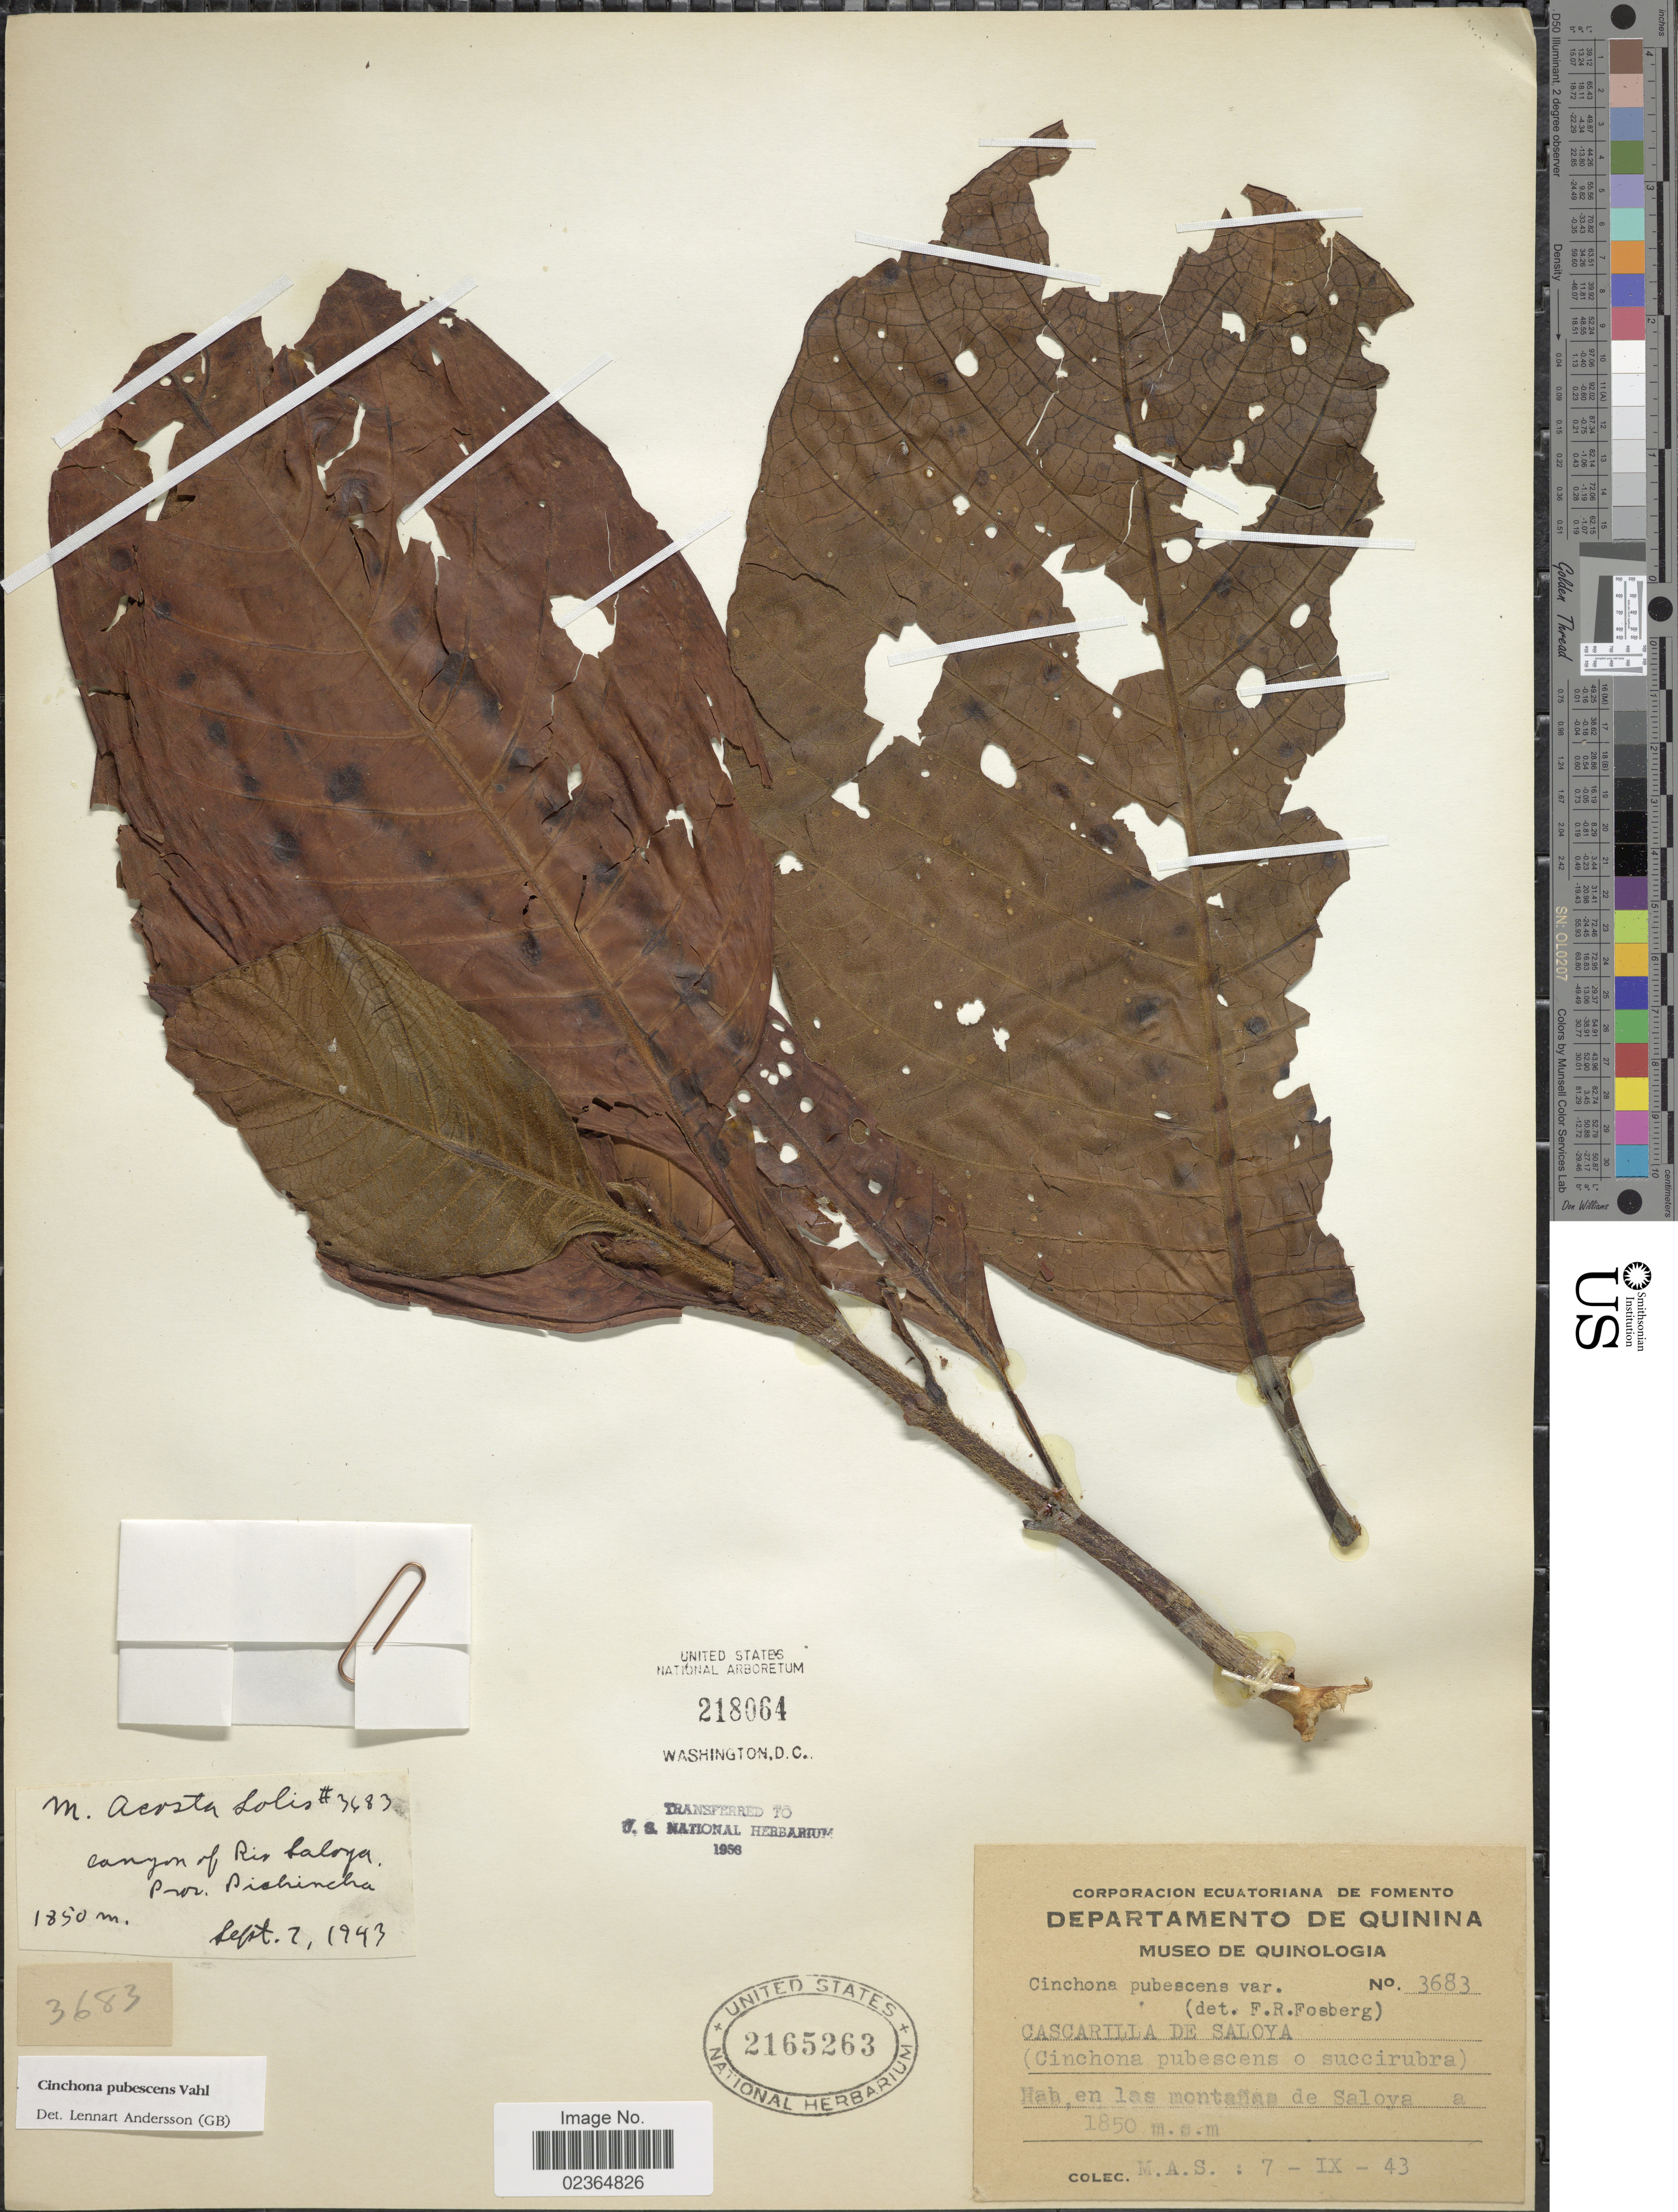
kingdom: Plantae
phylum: Tracheophyta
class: Magnoliopsida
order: Gentianales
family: Rubiaceae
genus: Cinchona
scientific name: Cinchona pubescens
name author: Vahl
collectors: M. Acosta Solis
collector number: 3683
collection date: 1943-09-07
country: Ecuador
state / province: Pichincha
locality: Canyon of Riv Saloya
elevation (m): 1850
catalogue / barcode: US 2165263